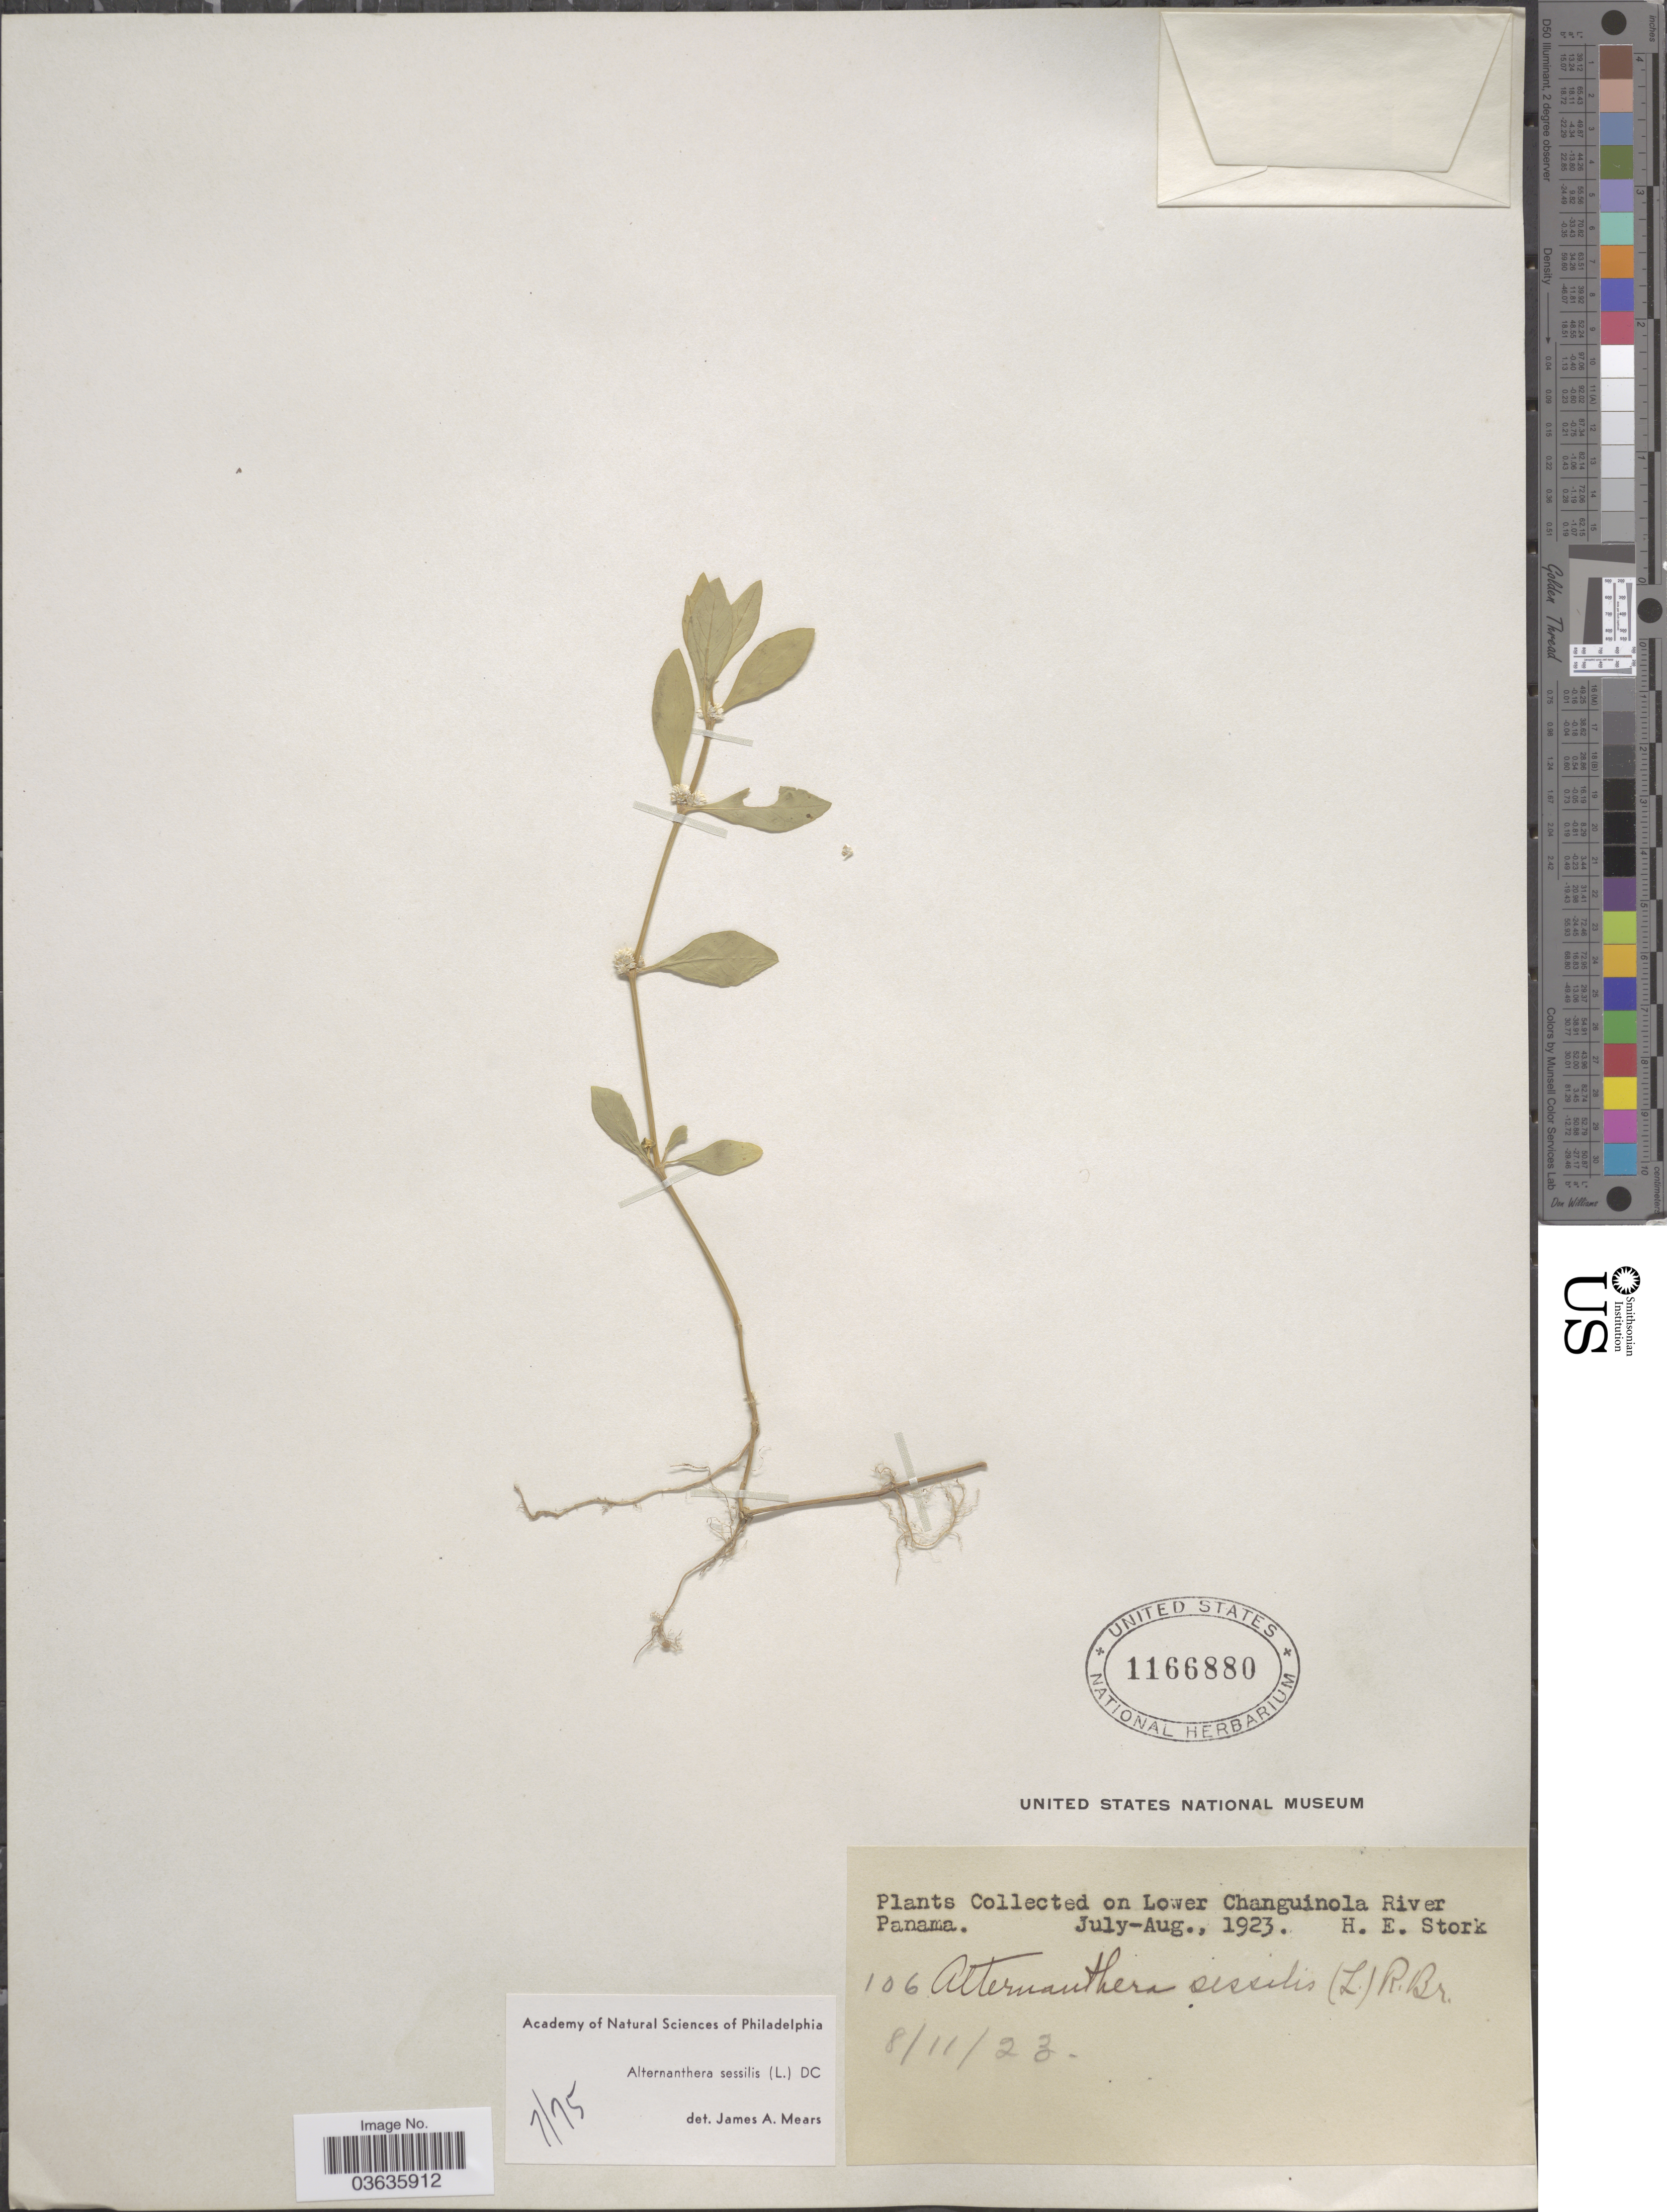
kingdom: Plantae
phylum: Tracheophyta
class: Magnoliopsida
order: Caryophyllales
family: Amaranthaceae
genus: Alternanthera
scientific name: Alternanthera sessilis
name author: (L.) DC.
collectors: H. E. Stork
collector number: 106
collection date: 1923-11-08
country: Panama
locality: Lower Changuinola River.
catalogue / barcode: US 1166880